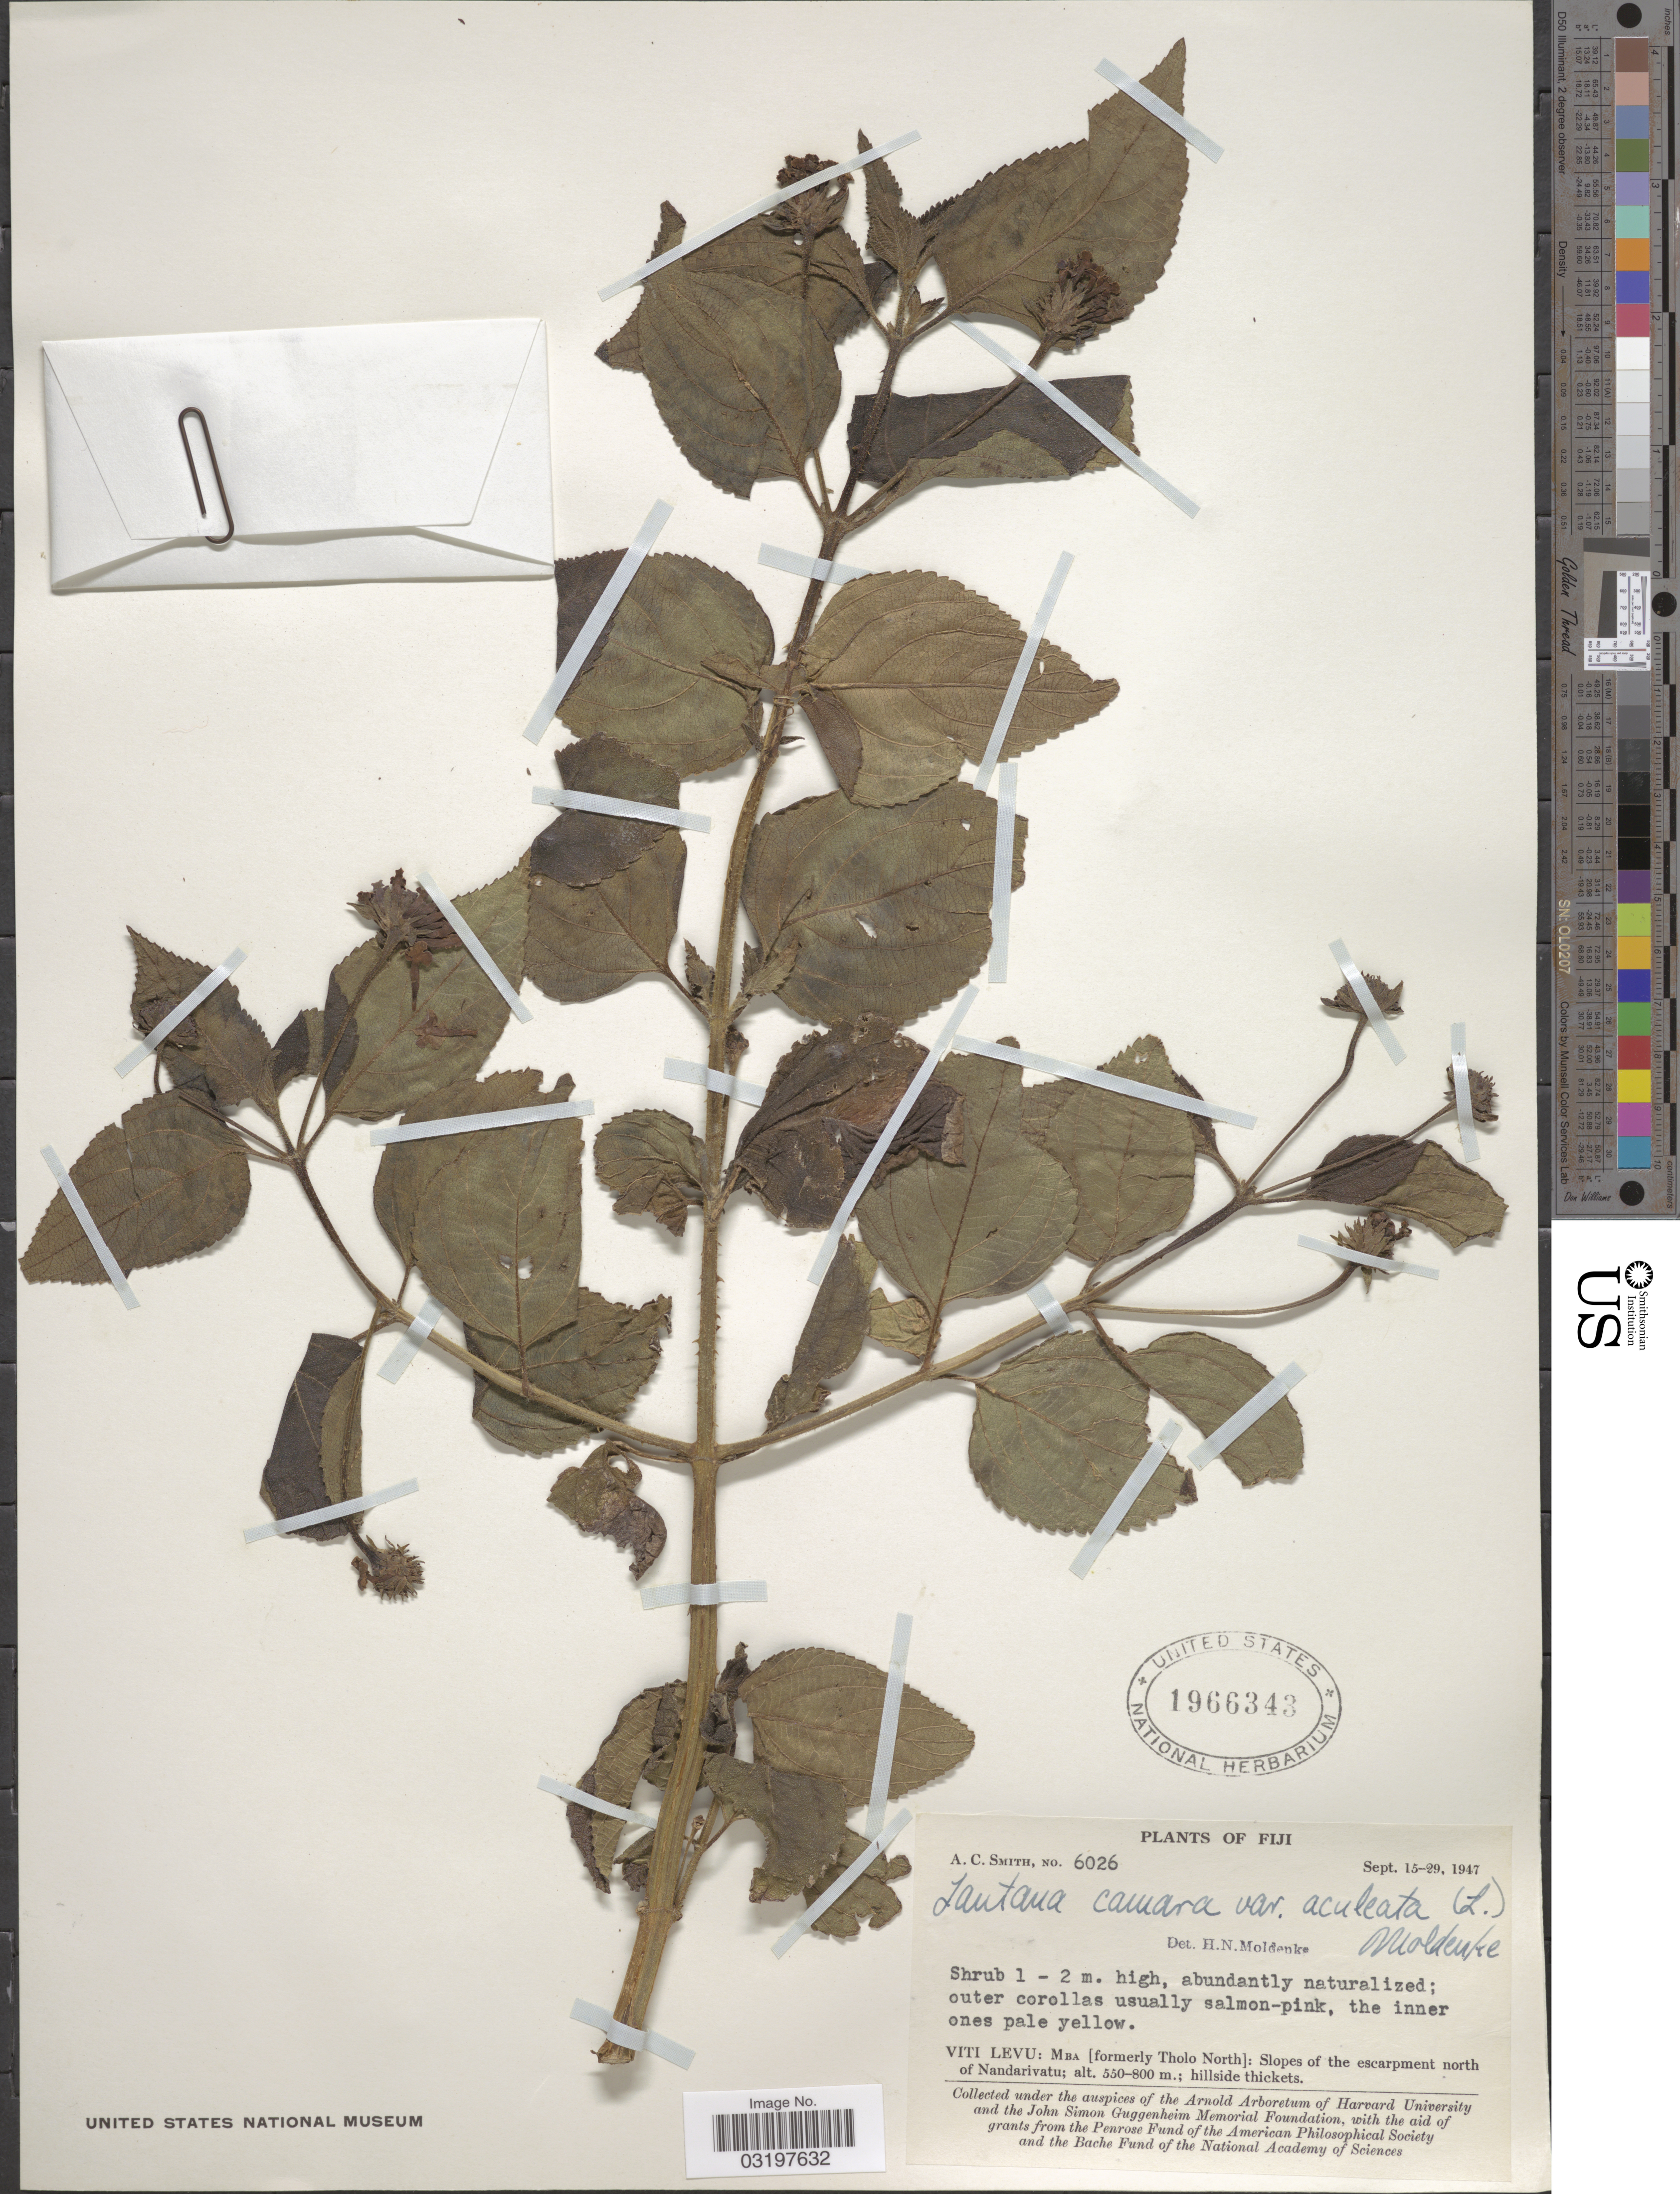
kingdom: Plantae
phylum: Tracheophyta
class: Magnoliopsida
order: Lamiales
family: Verbenaceae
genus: Lantana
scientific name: Lantana camara var. aculeata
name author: (L.) Moldenke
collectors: A. C. Smith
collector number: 6026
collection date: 1947-09-15/1947-09-29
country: Fiji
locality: Viti Levu: Mba [formerly Tholo North]: Slopes of the escarpment north of Nandarivatu.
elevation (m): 550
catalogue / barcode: US 1966343